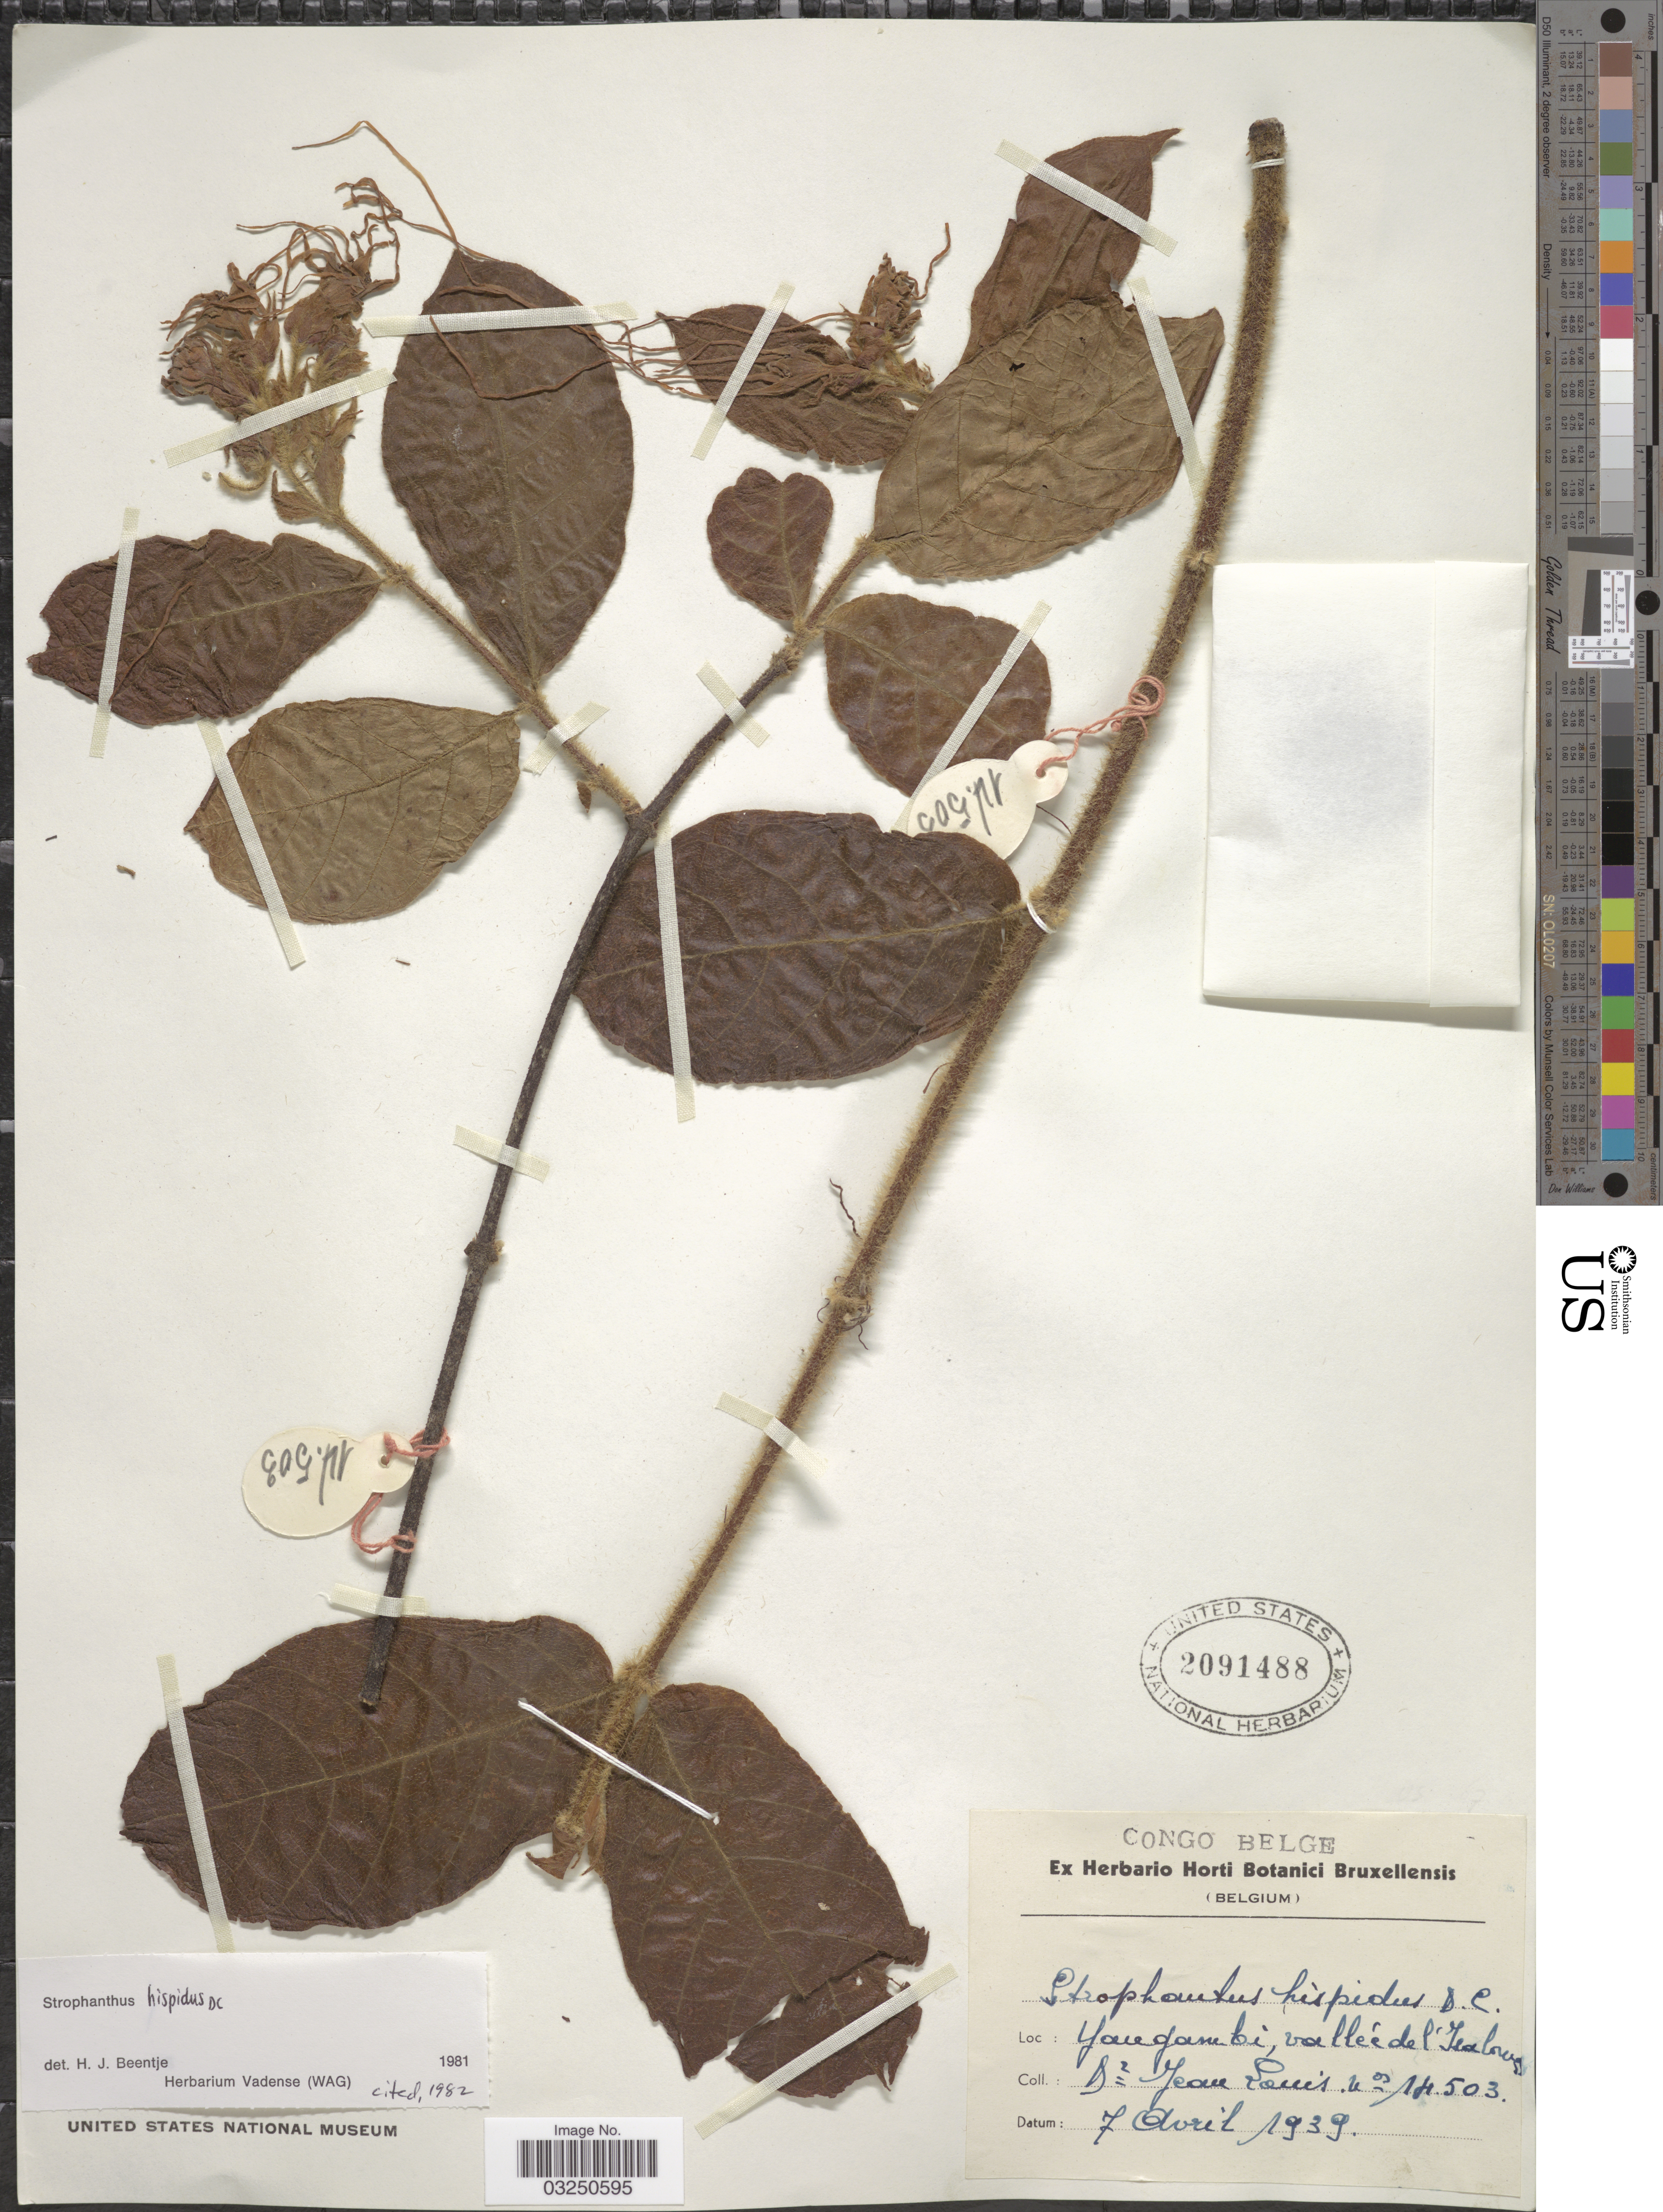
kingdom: Plantae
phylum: Tracheophyta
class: Magnoliopsida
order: Gentianales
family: Apocynaceae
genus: Strophanthus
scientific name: Strophanthus hispidus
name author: DC.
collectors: J. Louis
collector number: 14503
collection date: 1939-04-07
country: Congo, Democratic Republic of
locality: Congo Belge. Yangambi, vallée de l'Isalowe.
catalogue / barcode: US 2091488